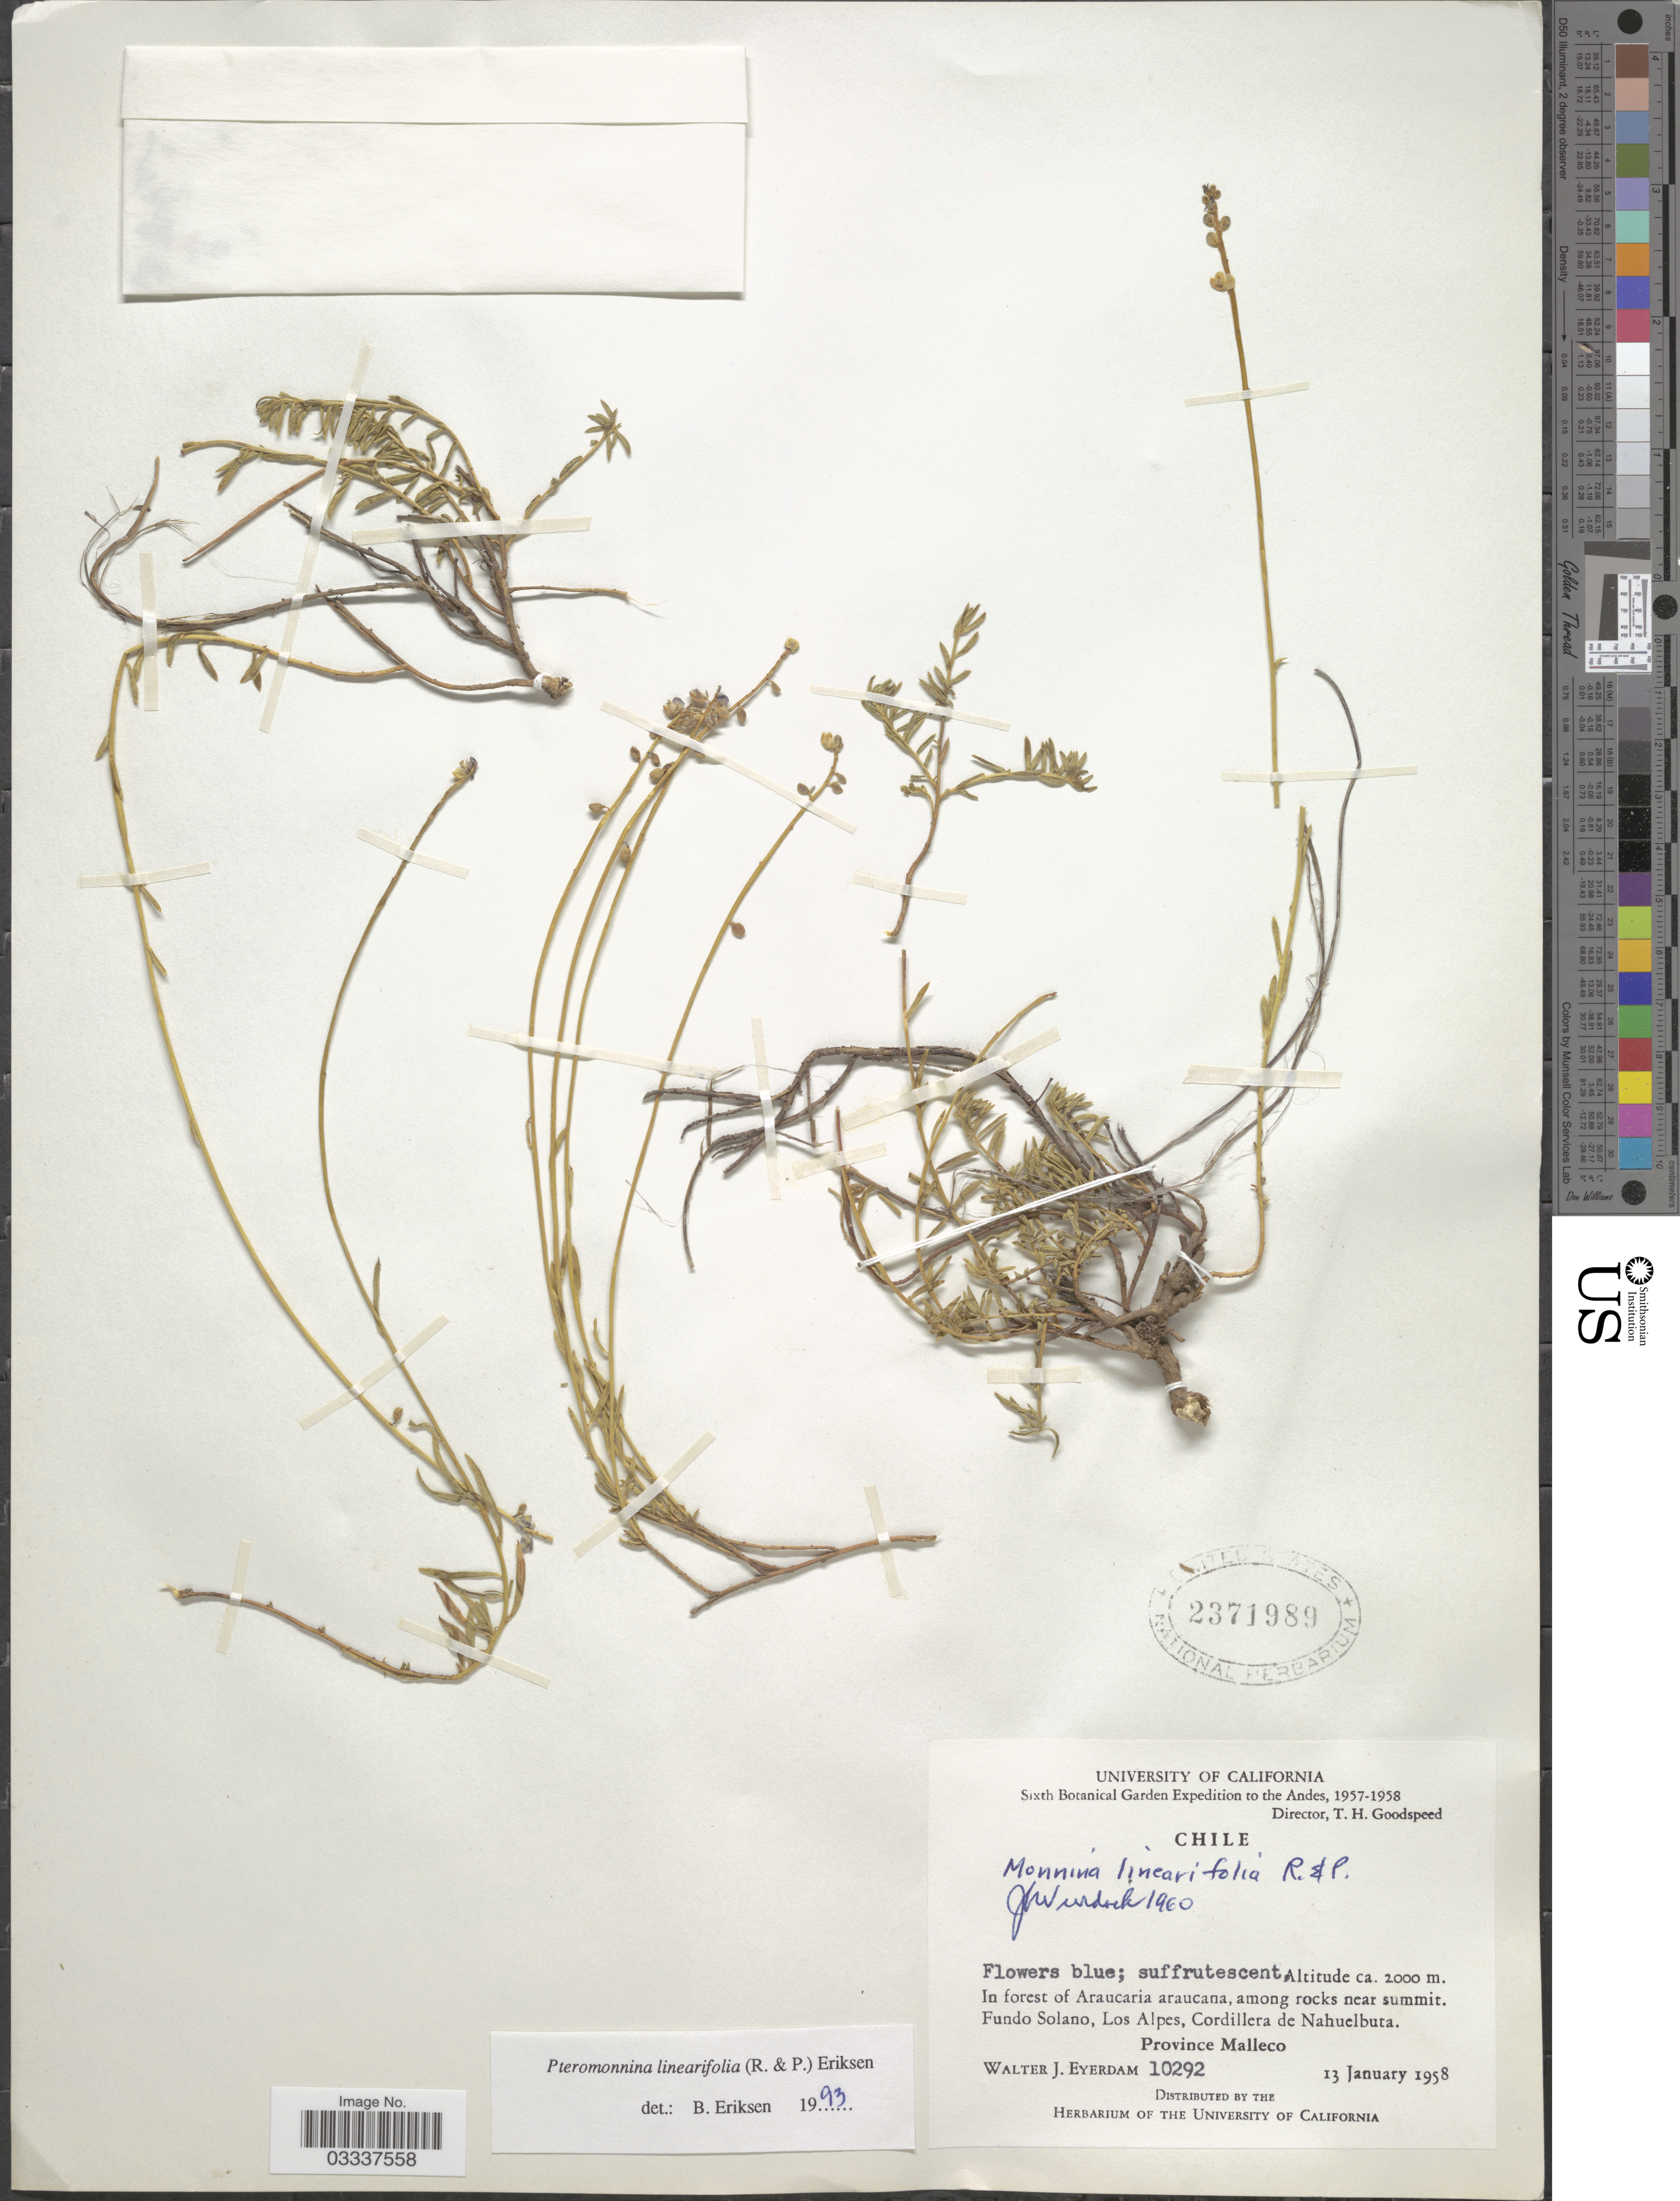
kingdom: Plantae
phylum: Tracheophyta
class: Magnoliopsida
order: Fabales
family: Polygalaceae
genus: Monnina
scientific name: Monnina linearifolia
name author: Ruiz & Pav.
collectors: W. J. Eyerdam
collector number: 10292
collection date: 1958-01-13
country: Chile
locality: The Andes, In forest of Araucaria araucana, among rocks near summit. Fundo Solano, Los Alpes, Cordillera de Nahuelbuta, Province Malleco.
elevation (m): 2000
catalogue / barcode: US 2371989